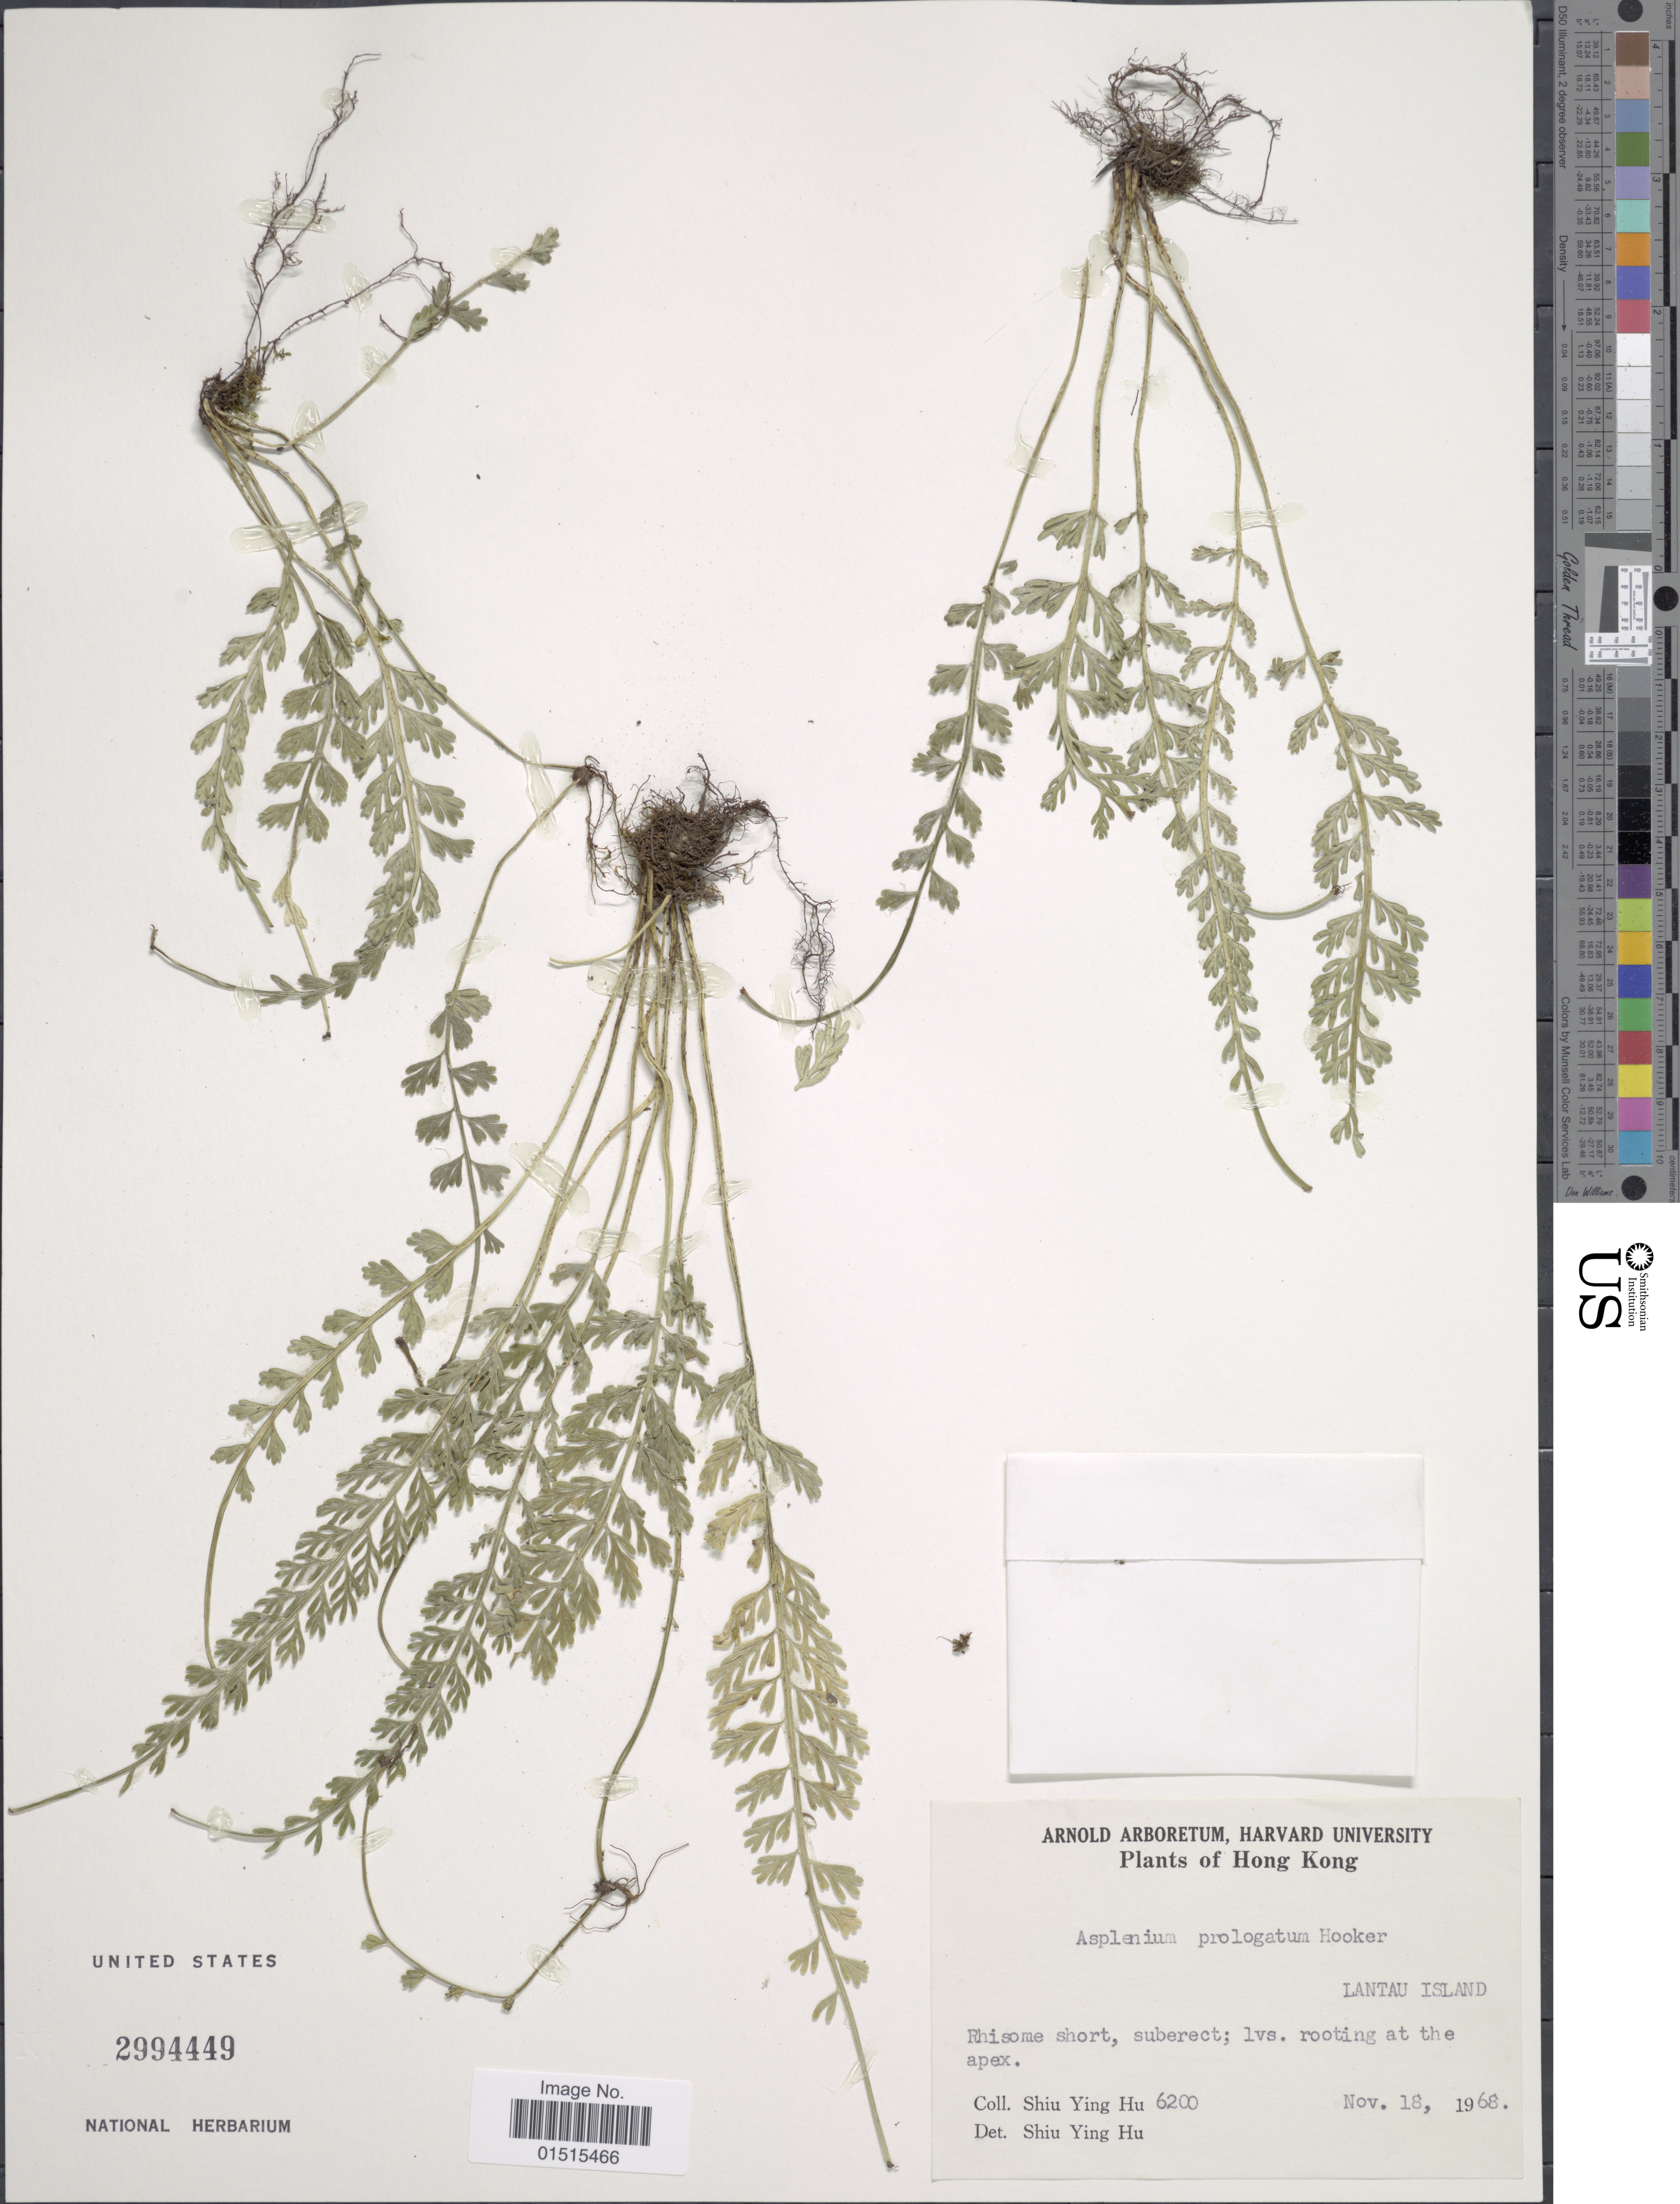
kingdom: Plantae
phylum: Tracheophyta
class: Polypodiopsida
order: Polypodiales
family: Aspleniaceae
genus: Asplenium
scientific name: Asplenium prolongatum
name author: Hook.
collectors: S. Y. Hu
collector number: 6200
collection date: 1968-11-18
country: China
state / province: Hong Kong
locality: Lantau Island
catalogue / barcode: US 2994449